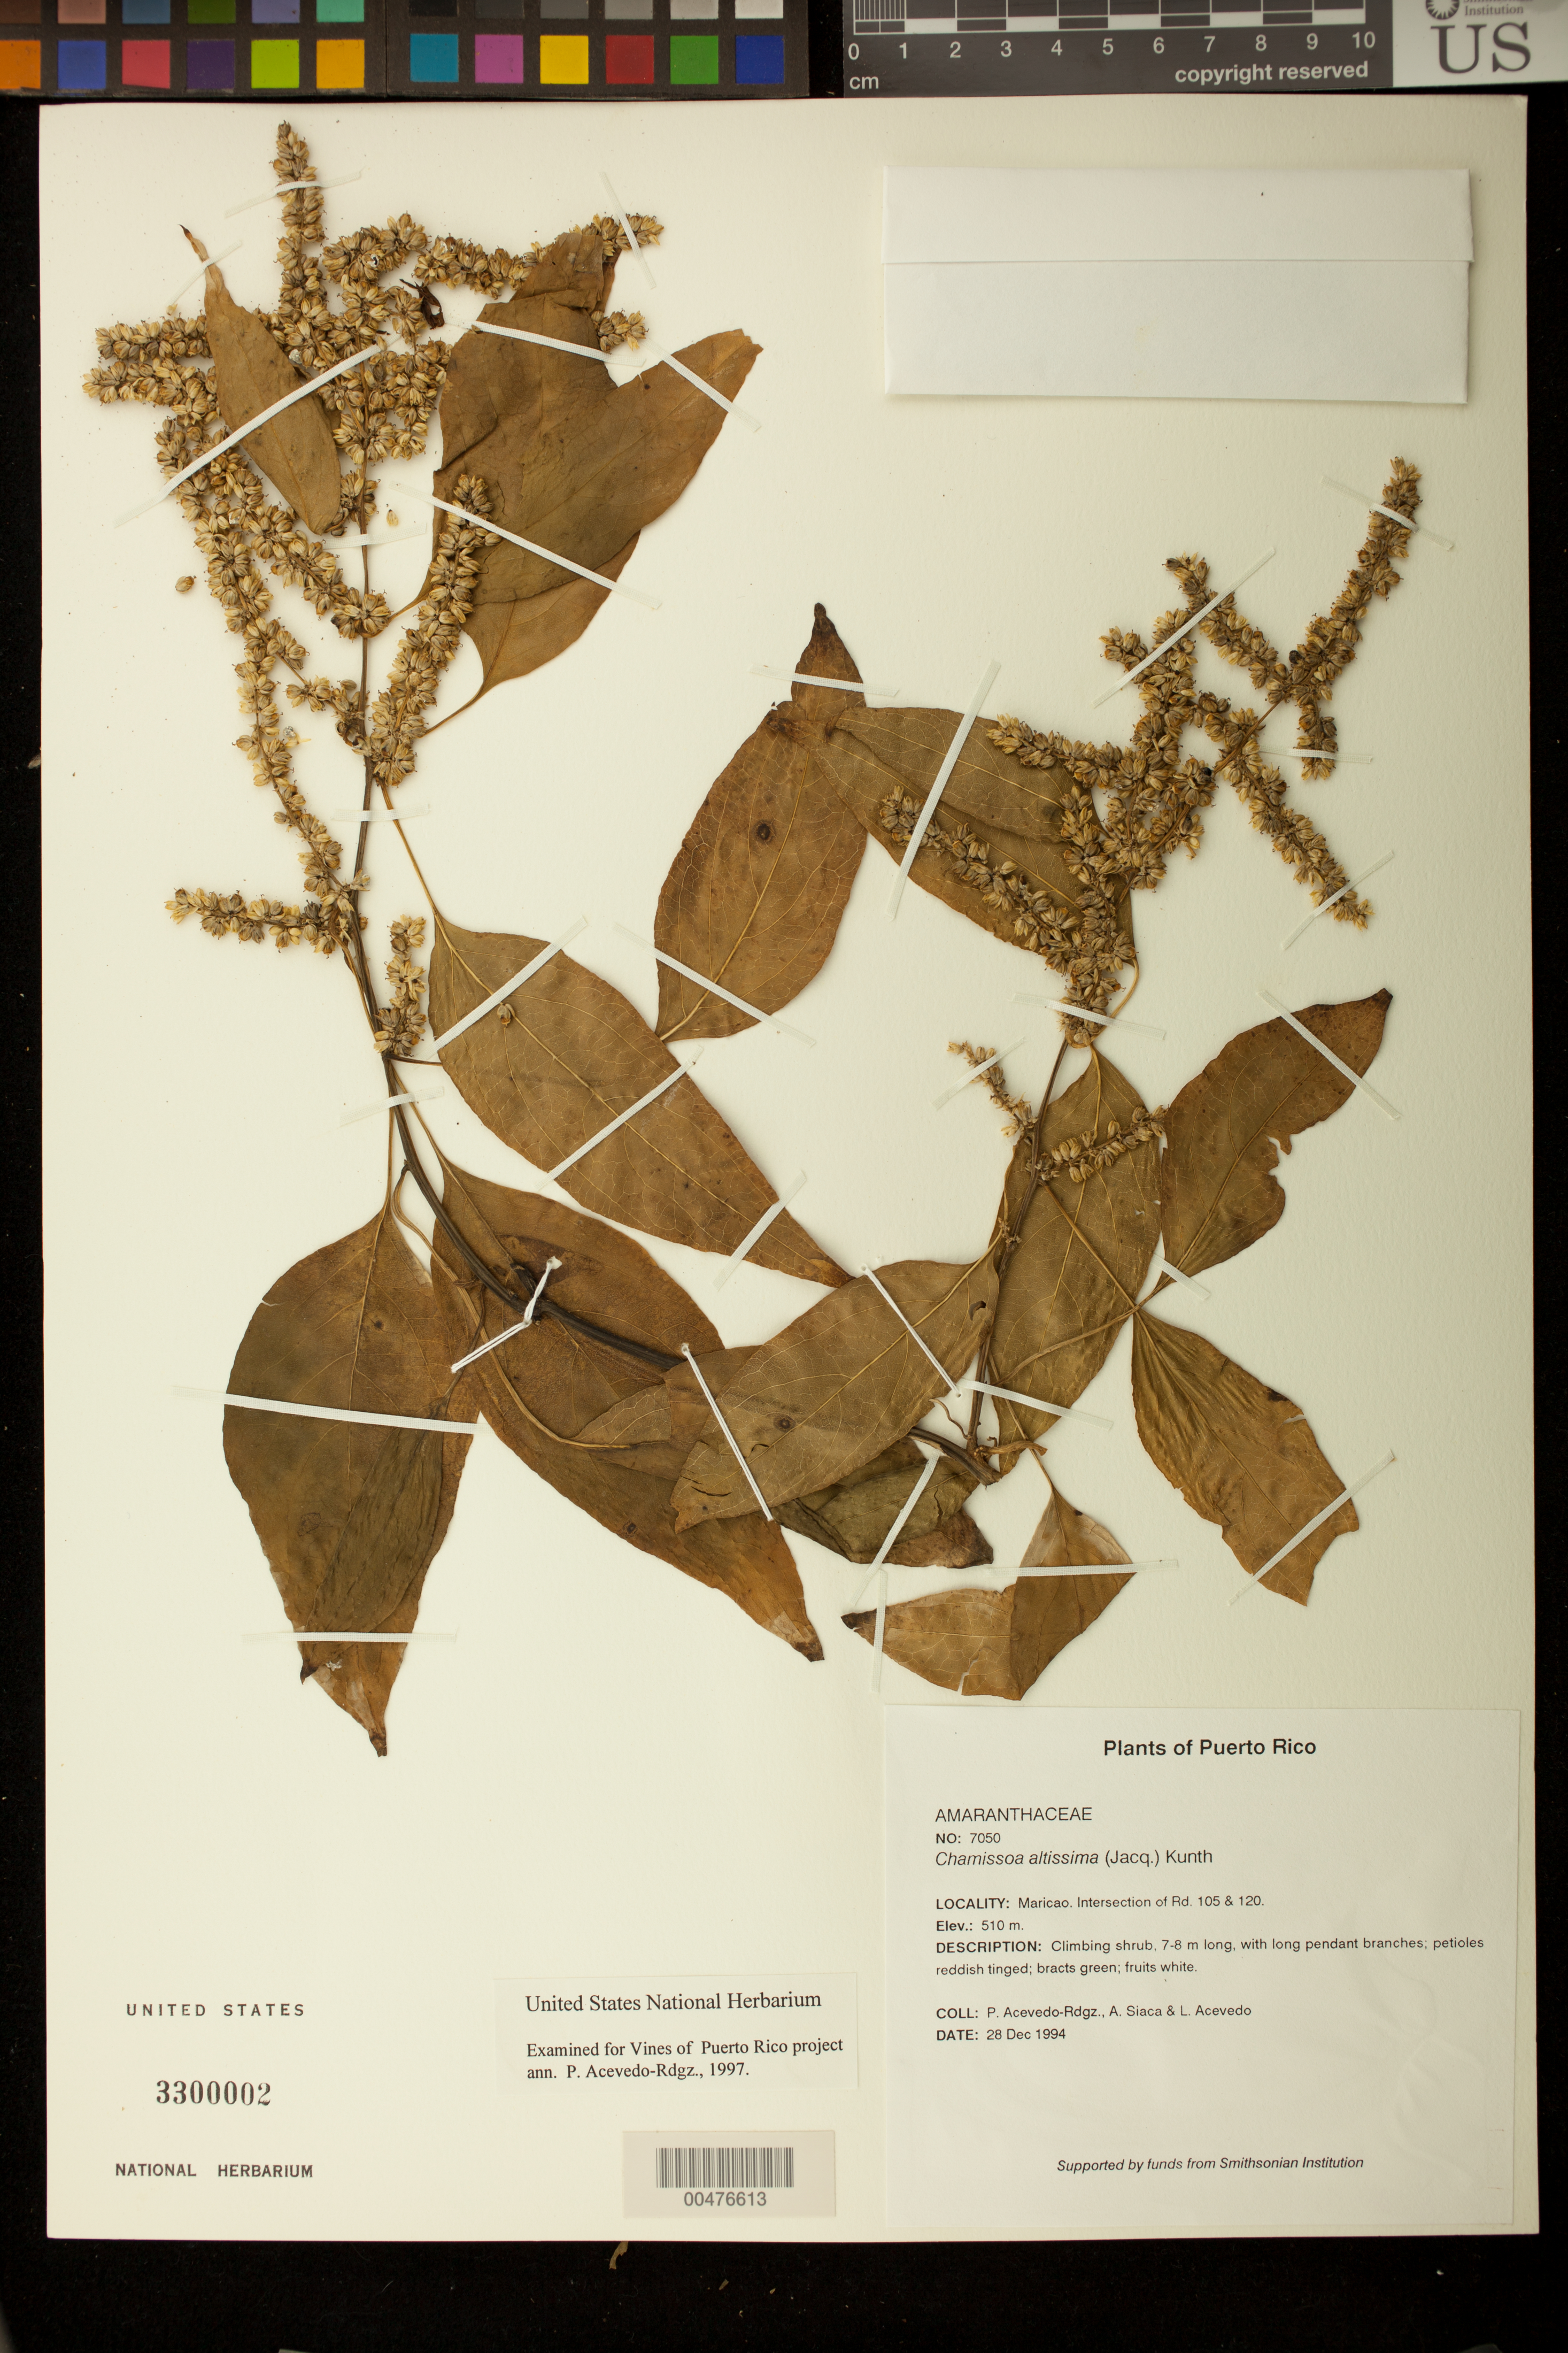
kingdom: Plantae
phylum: Tracheophyta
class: Magnoliopsida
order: Caryophyllales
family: Amaranthaceae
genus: Chamissoa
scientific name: Chamissoa altissima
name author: (Jacq.) Kunth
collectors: P. Acevedo-Rodr., A. Siaca & L. Acevedo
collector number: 7050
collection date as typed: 28 Dec 1994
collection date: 1994-12-28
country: Puerto Rico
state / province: Maricao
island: Puerto Rico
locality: Maricao. Intersection of Rd. 105 & 120.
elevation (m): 510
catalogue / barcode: US 3300002